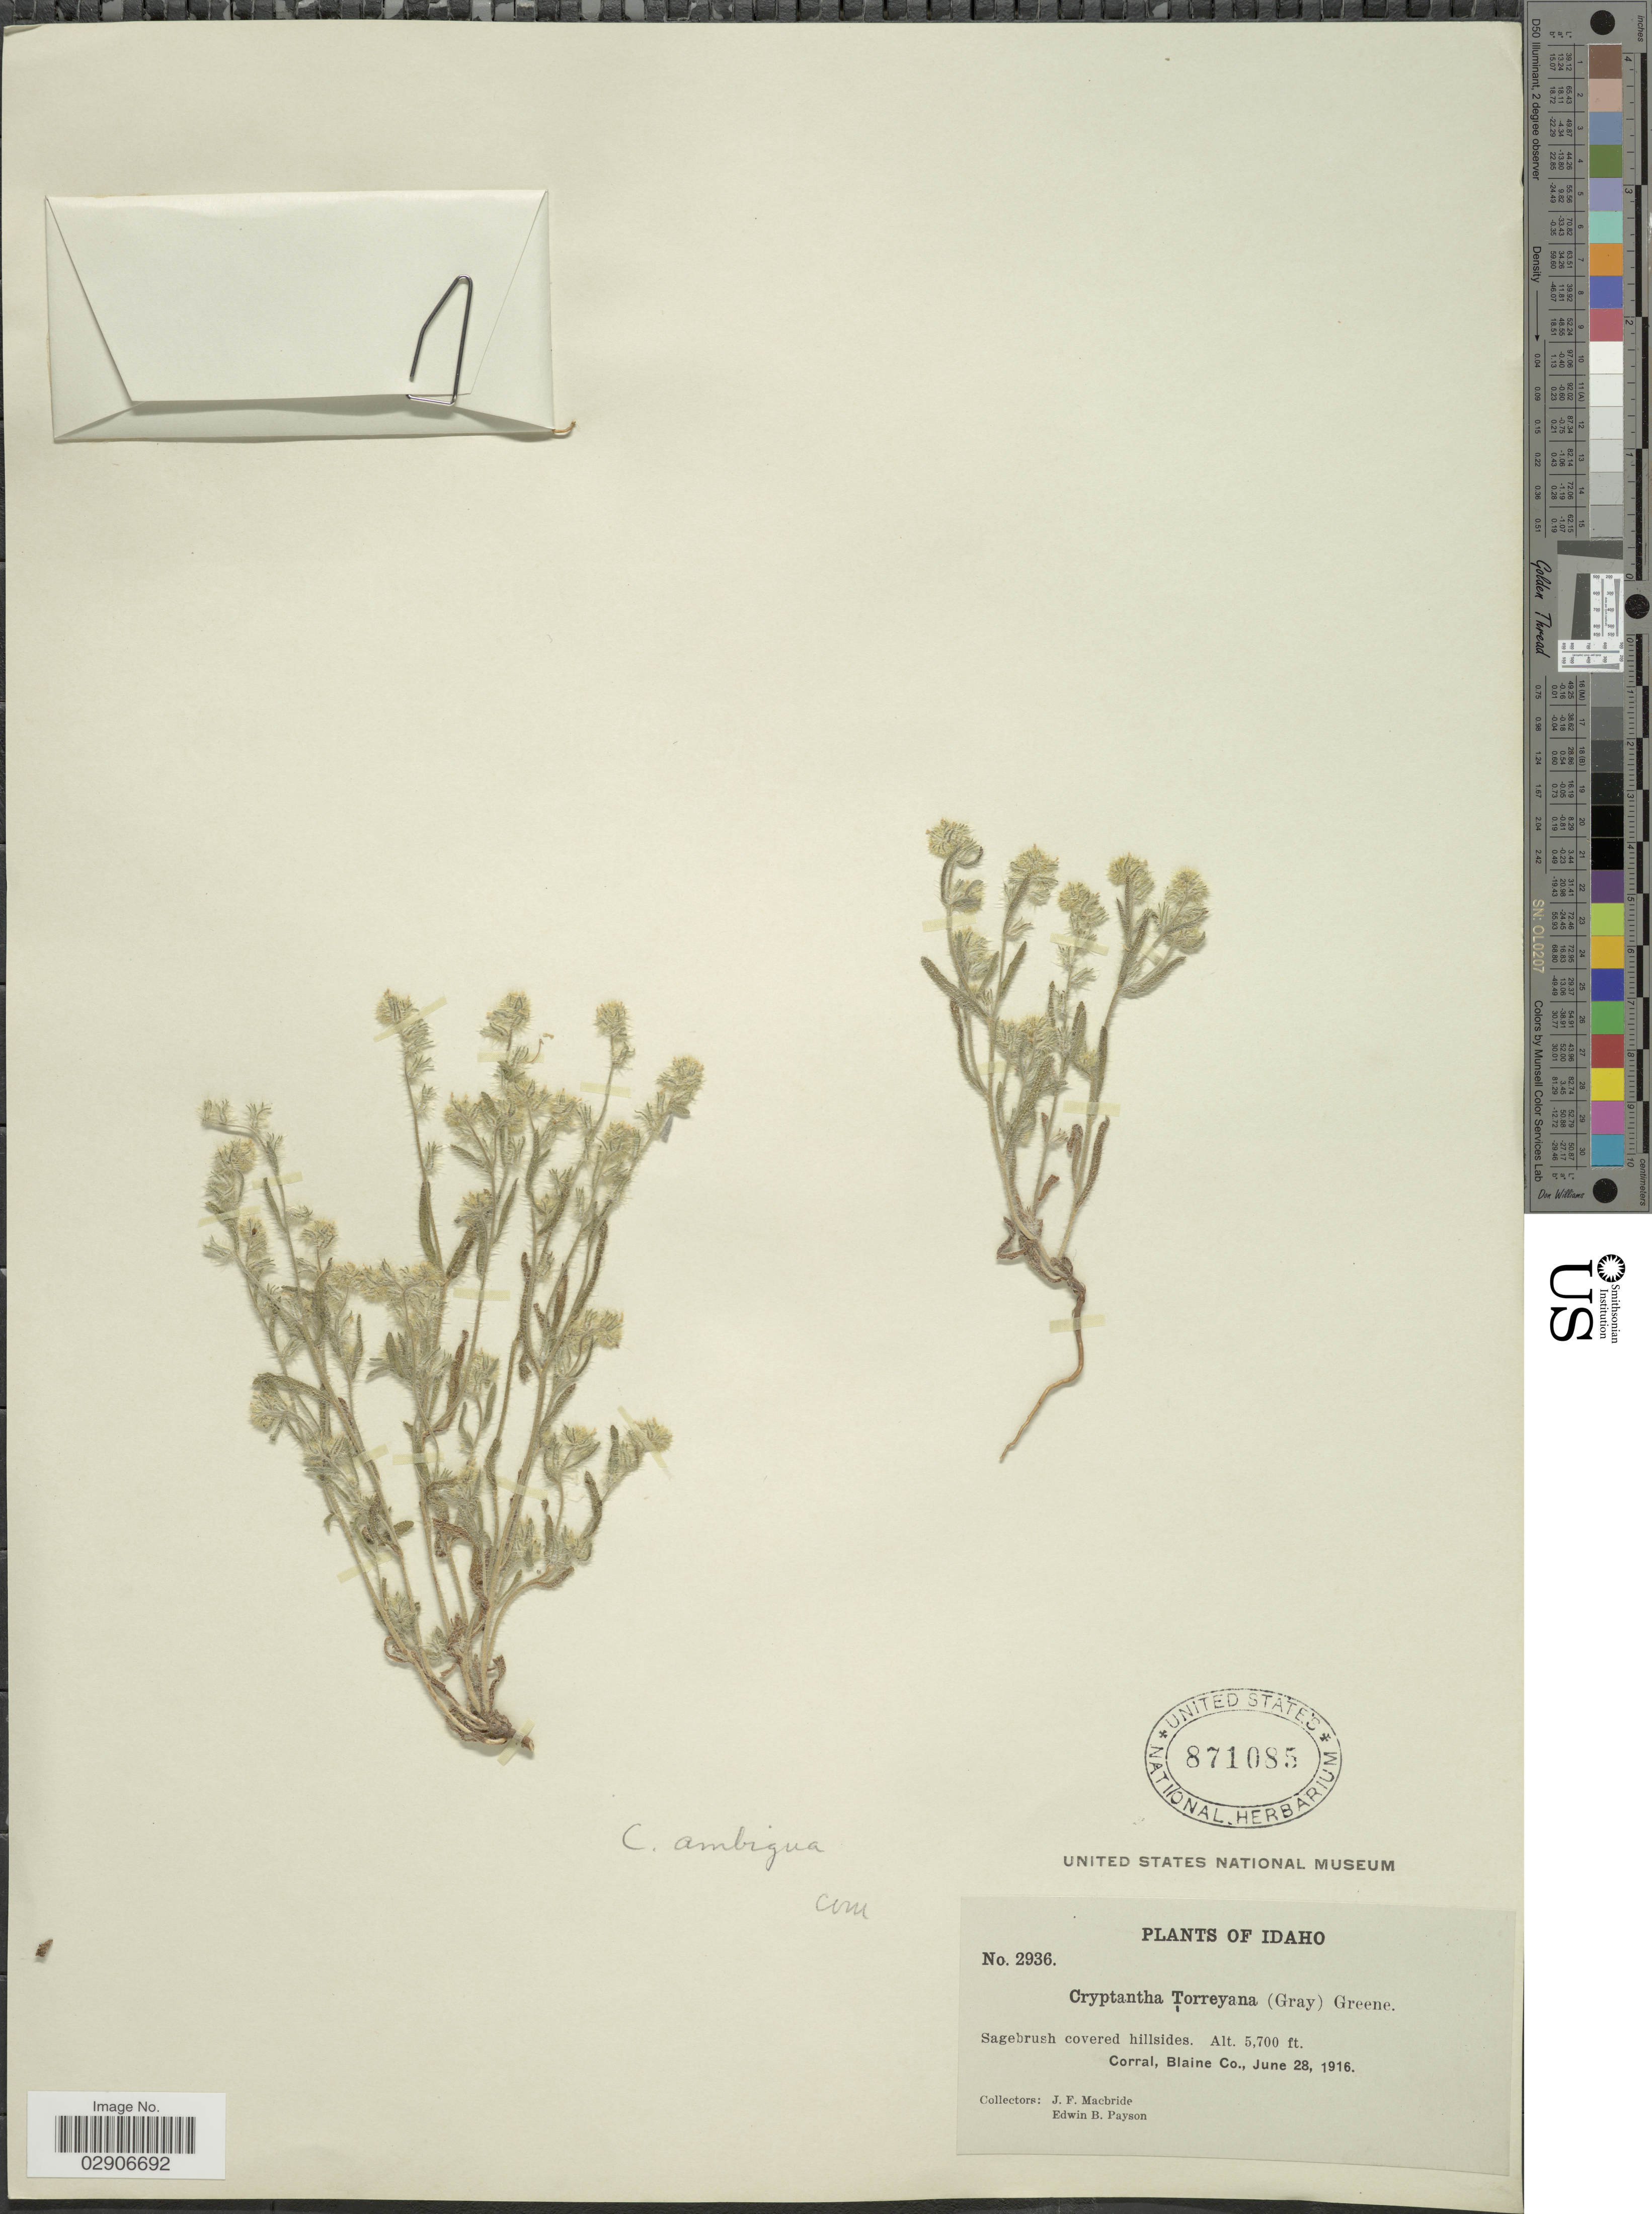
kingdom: Plantae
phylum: Tracheophyta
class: Magnoliopsida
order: Boraginales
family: Boraginaceae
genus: Cryptantha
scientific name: Cryptantha ambigua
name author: (A. Gray) Greene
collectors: J. F. Macbride & E. B. Payson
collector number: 2936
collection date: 1916-06-28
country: United States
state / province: Idaho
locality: Sagebrush covered hillsides. Corral, Blaine Co. Idaho.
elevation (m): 1737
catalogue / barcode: US 871085